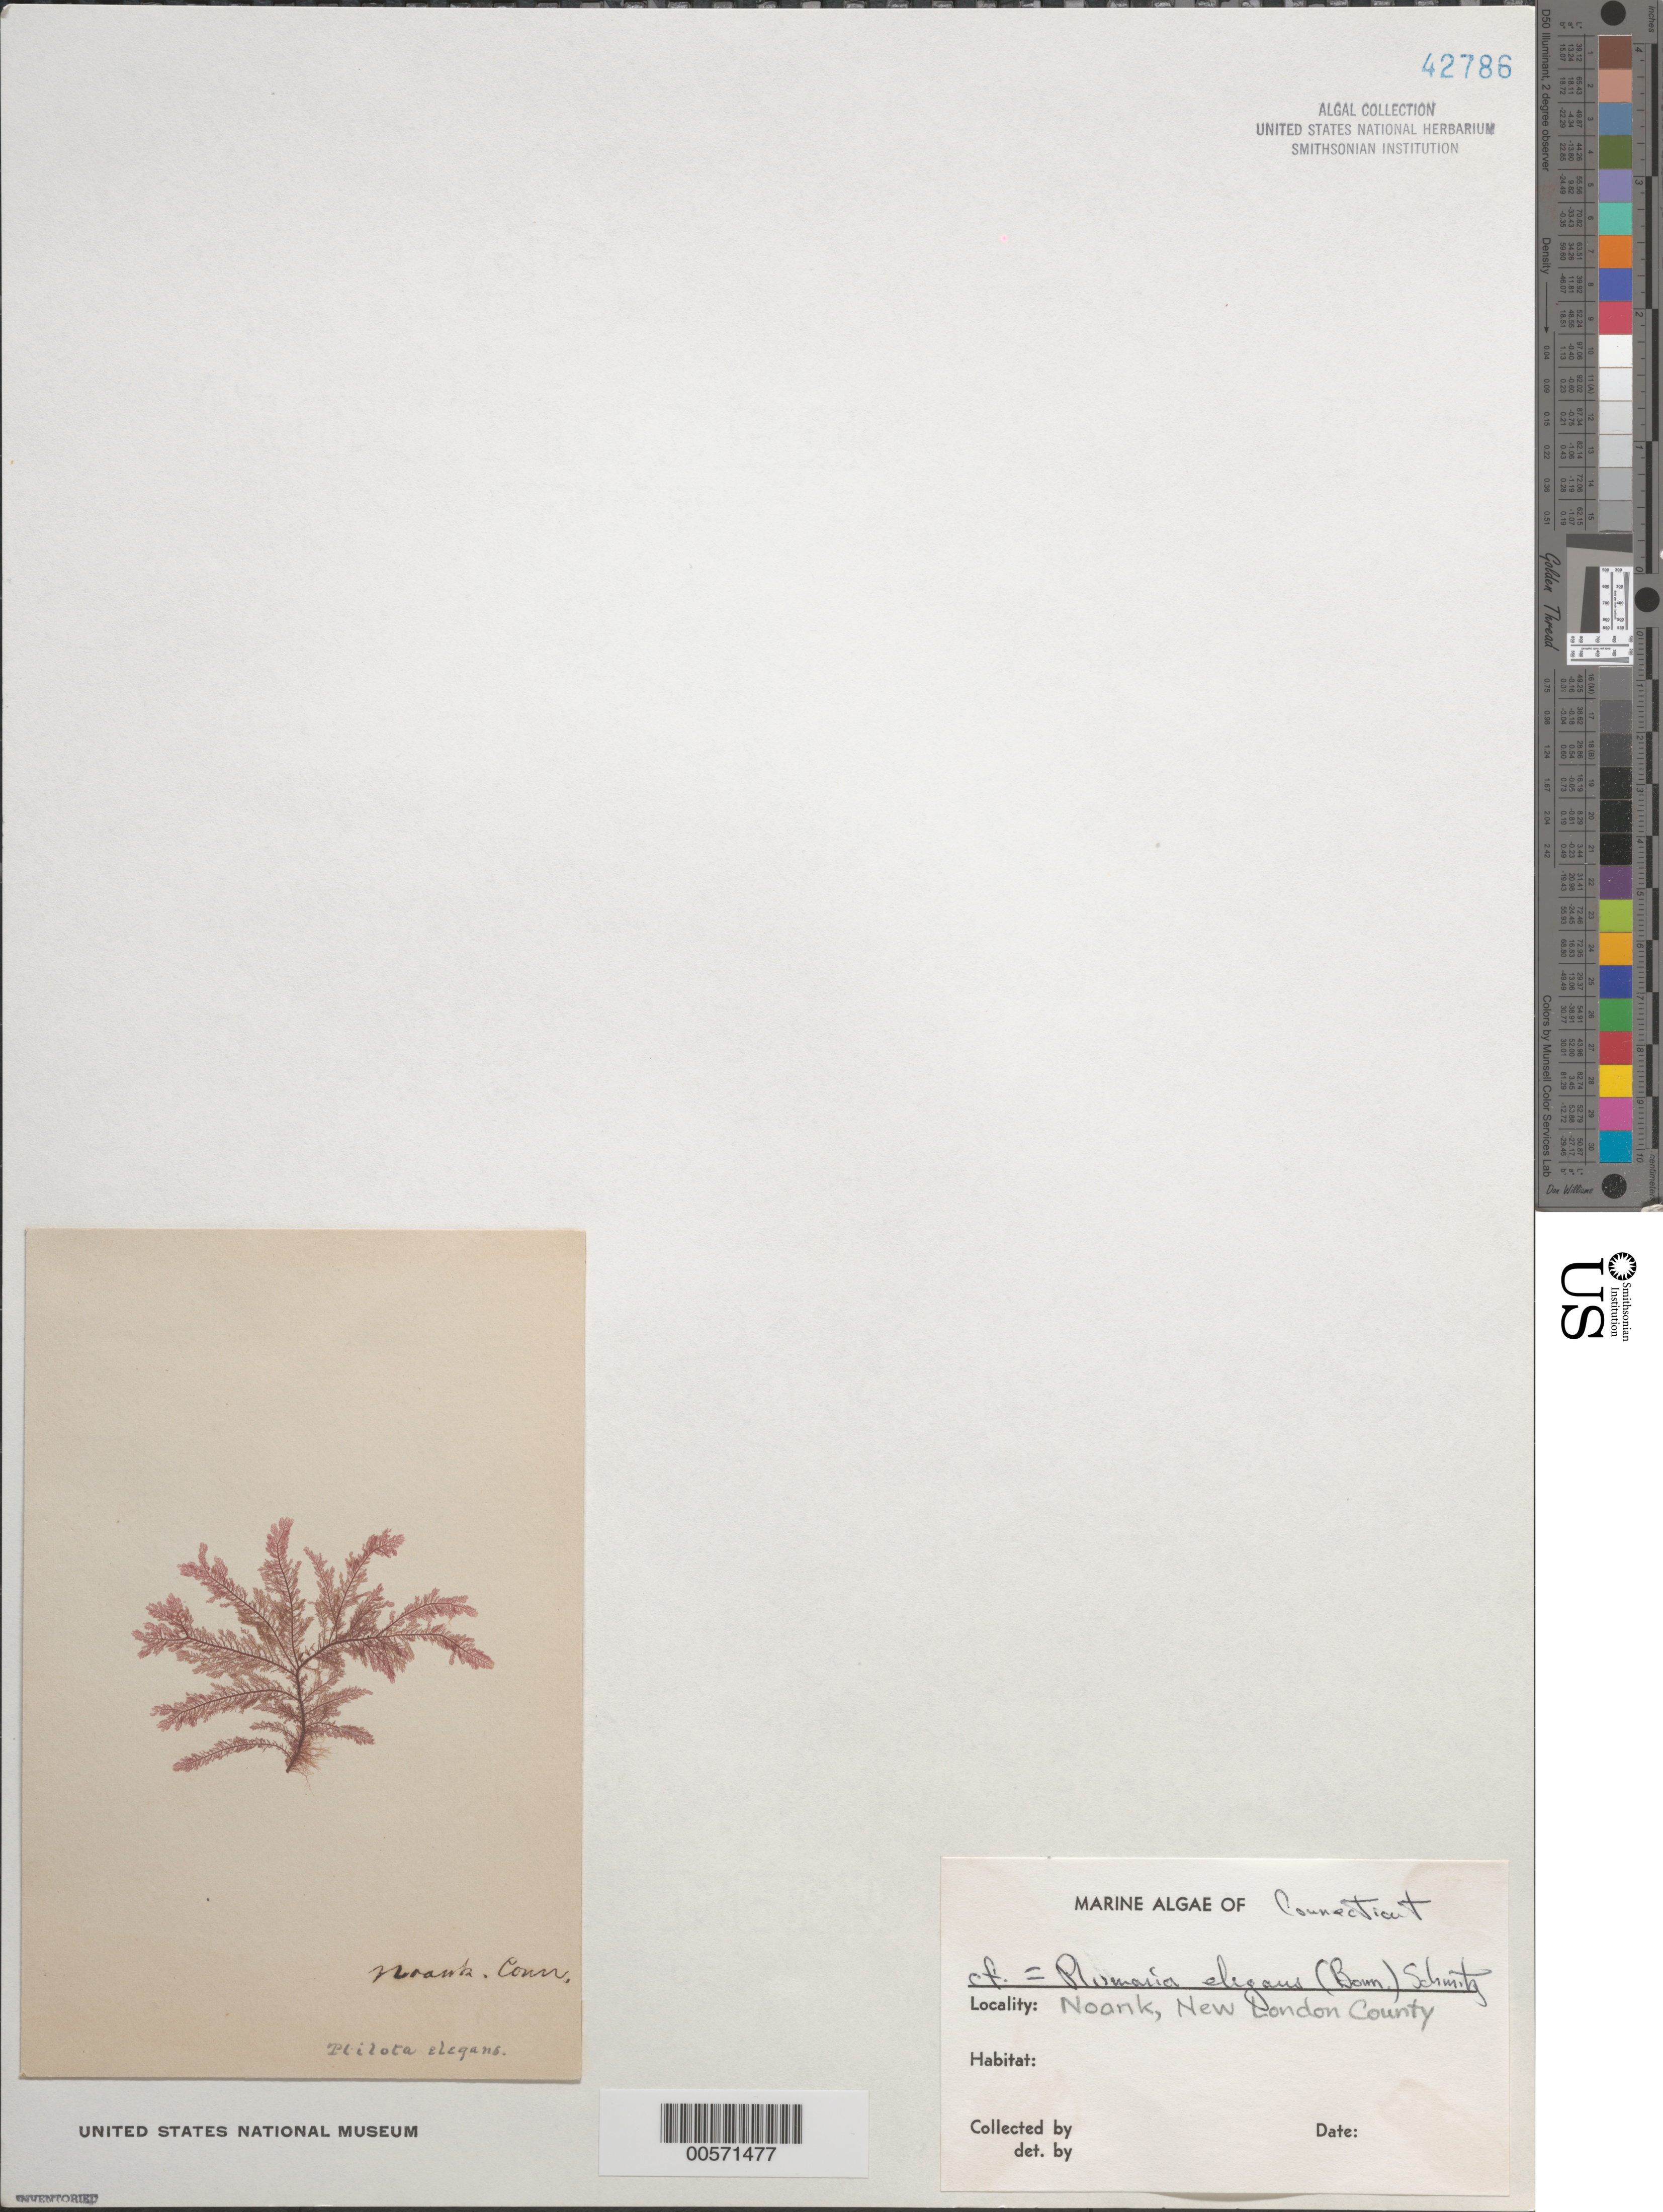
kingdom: Plantae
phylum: Rhodophyta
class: Florideophyceae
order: Ceramiales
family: Wrangeliaceae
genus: Plumaria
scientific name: Plumaria plumosa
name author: (Hudson) Kuntze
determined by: Algae name updating Project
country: United States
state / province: Connecticut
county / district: New London County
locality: Noank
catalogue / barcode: US 42786